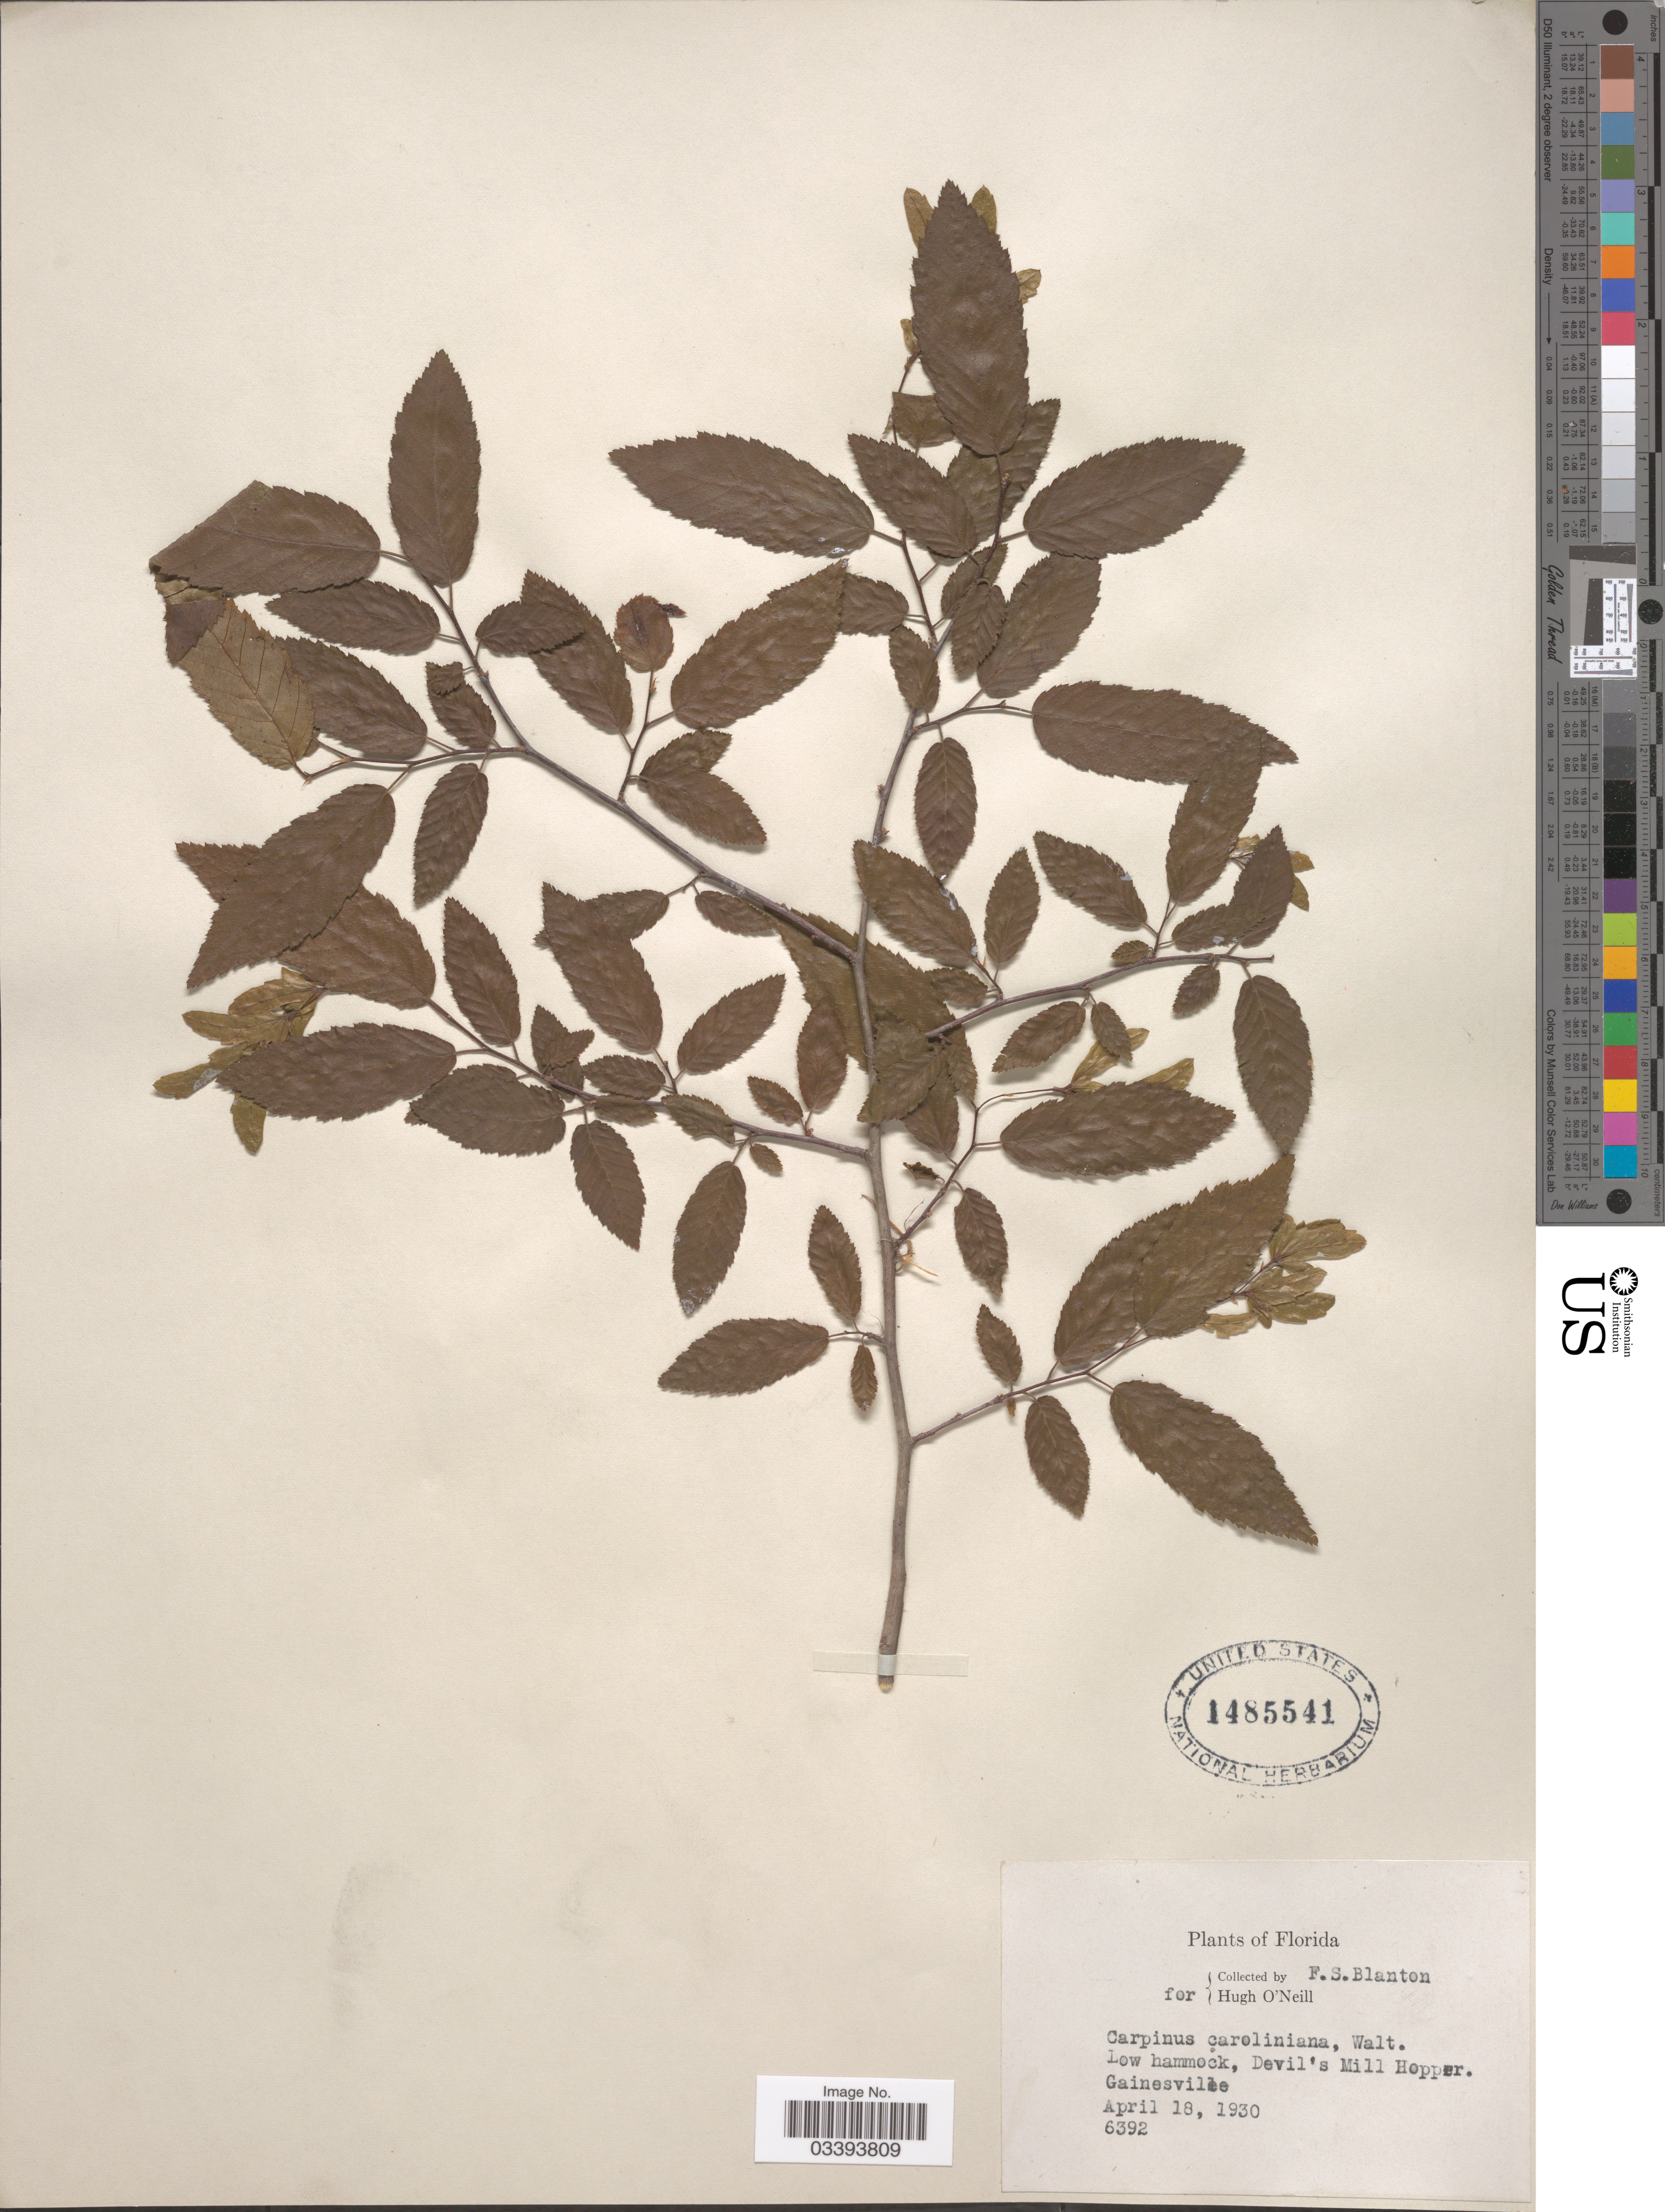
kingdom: Plantae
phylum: Tracheophyta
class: Magnoliopsida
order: Fagales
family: Betulaceae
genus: Carpinus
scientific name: Carpinus caroliniana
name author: Walter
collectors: F. S. Blanton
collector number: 6392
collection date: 1930-04-18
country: United States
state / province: Florida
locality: Devil's Mill Hopper. Gainesville.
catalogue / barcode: US 1485541